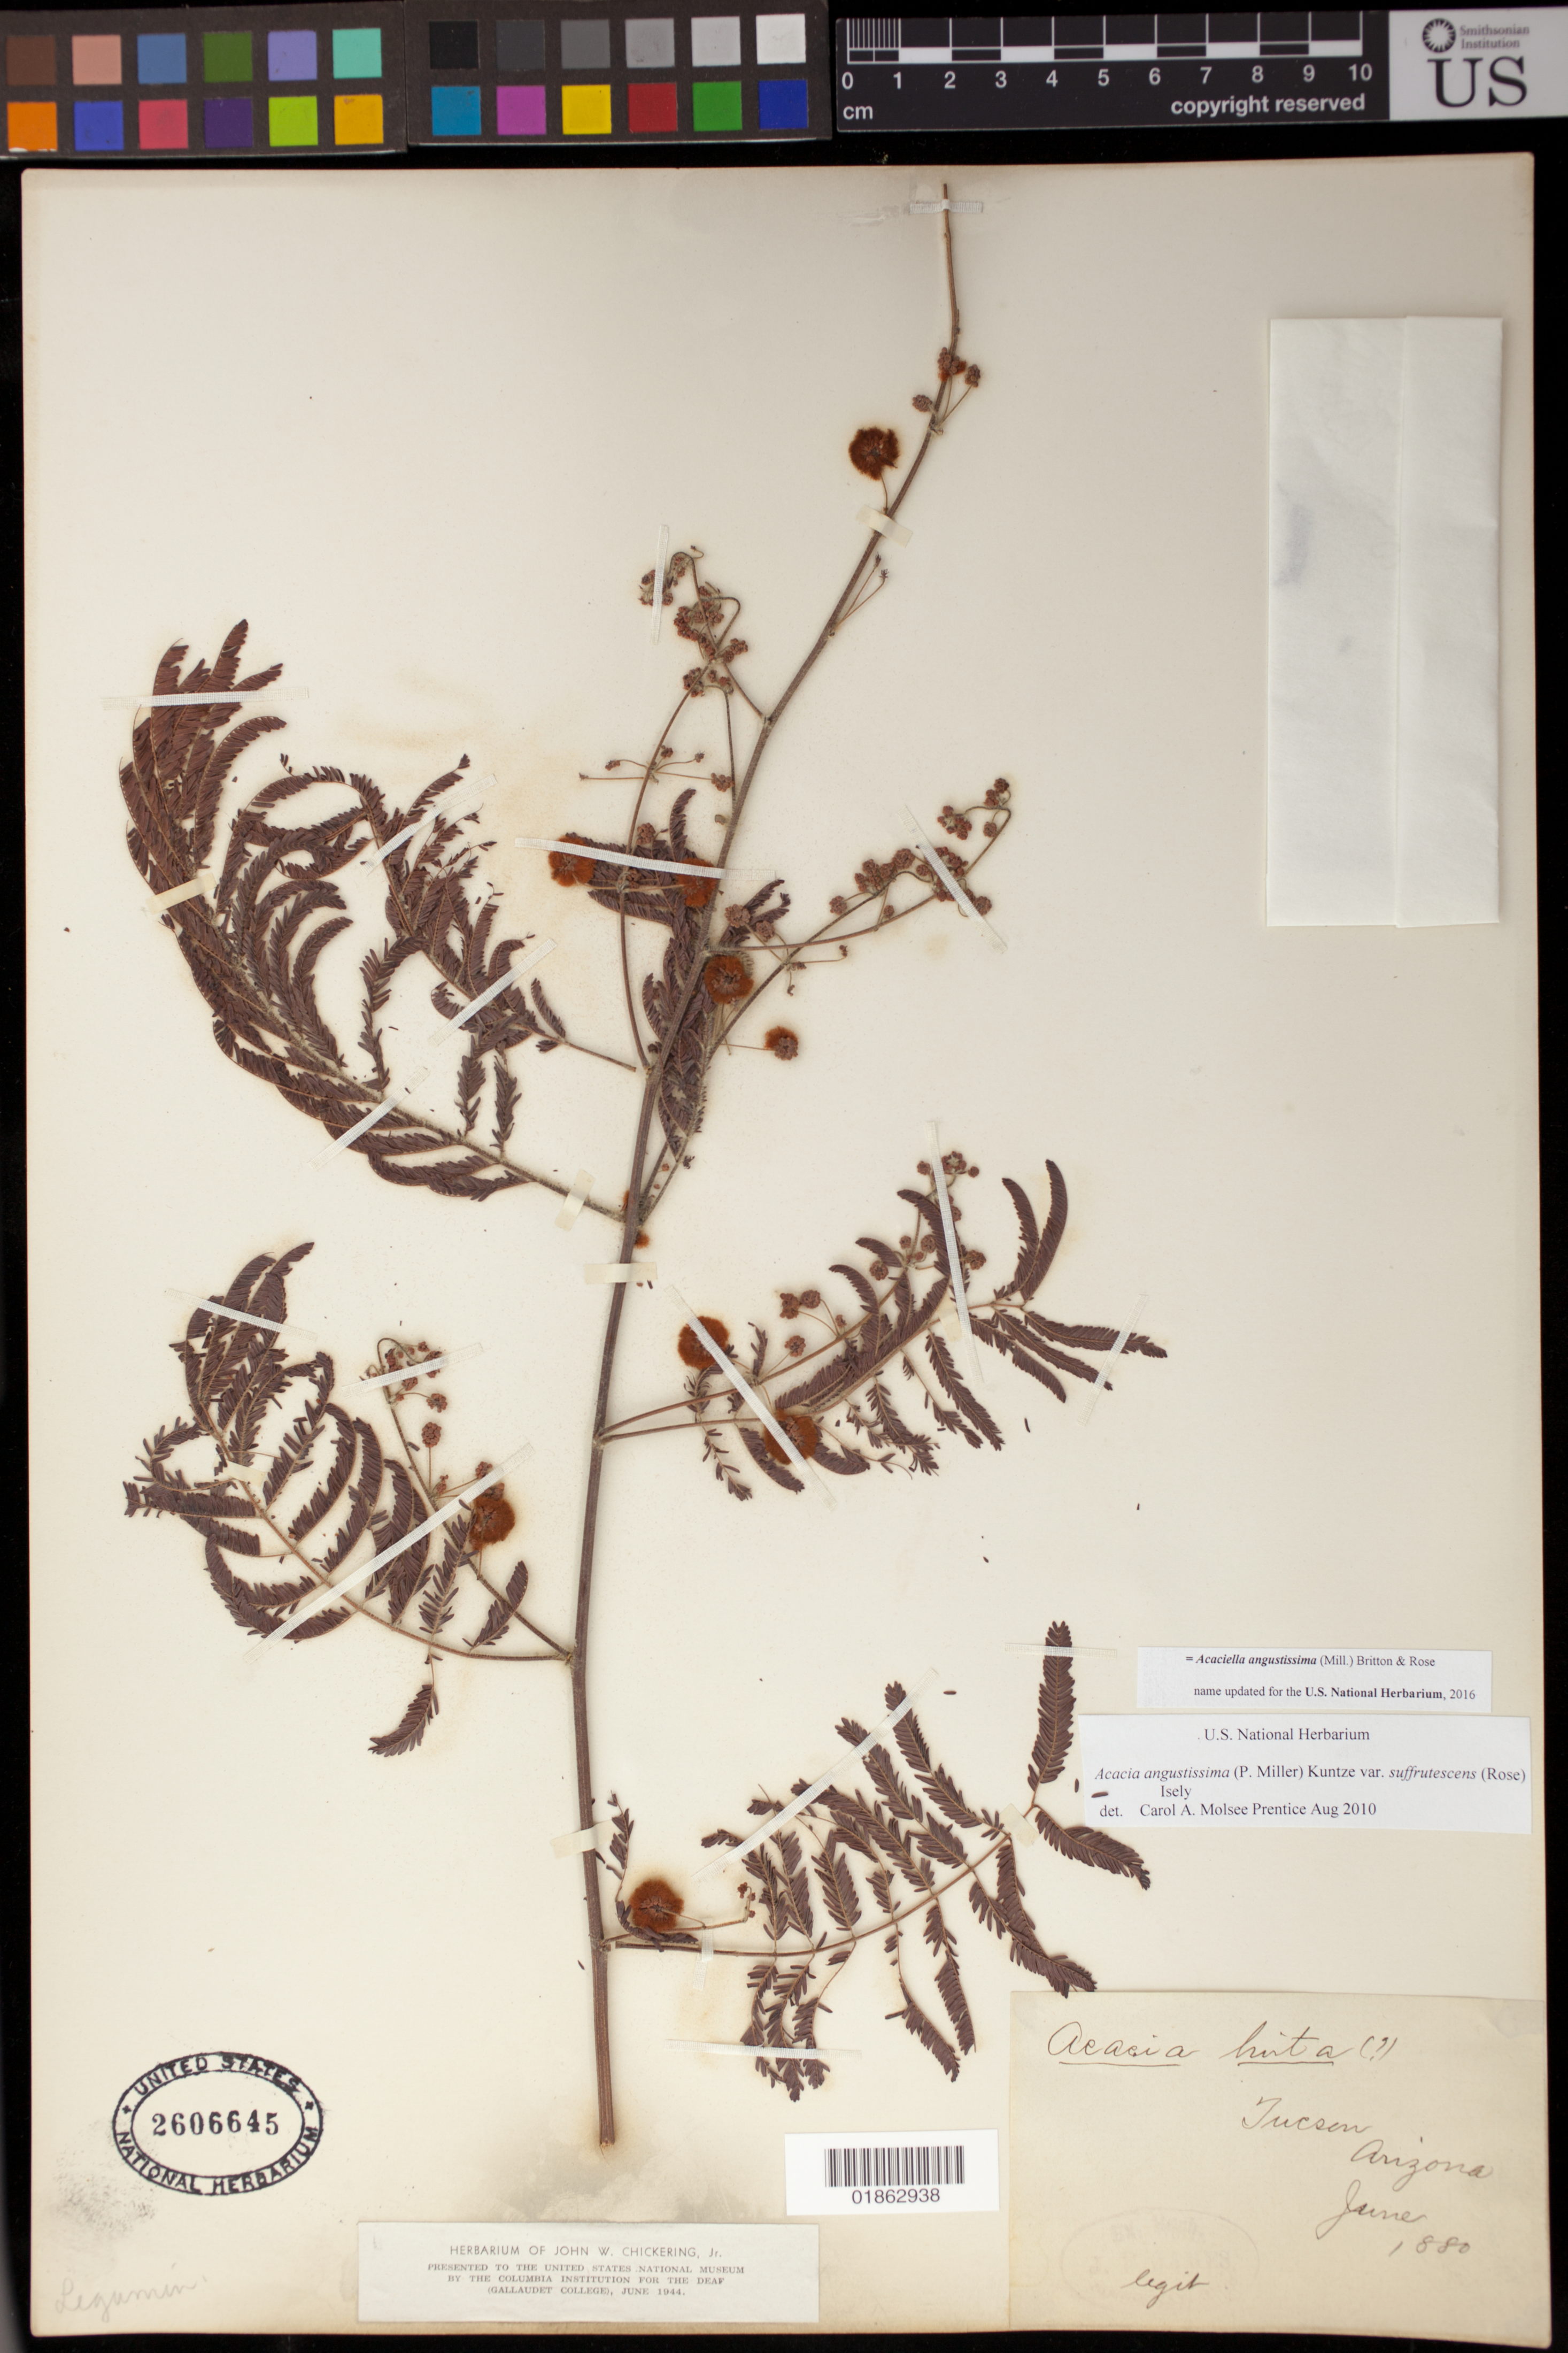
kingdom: Plantae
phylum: Tracheophyta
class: Magnoliopsida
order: Fabales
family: Fabaceae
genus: Acaciella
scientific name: Acaciella angustissima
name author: (Mill.) Britton & Rose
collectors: J. James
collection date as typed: Jun 1880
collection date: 1880-06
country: United States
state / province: Arizona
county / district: Pima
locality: Tucson.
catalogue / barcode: US 2606645